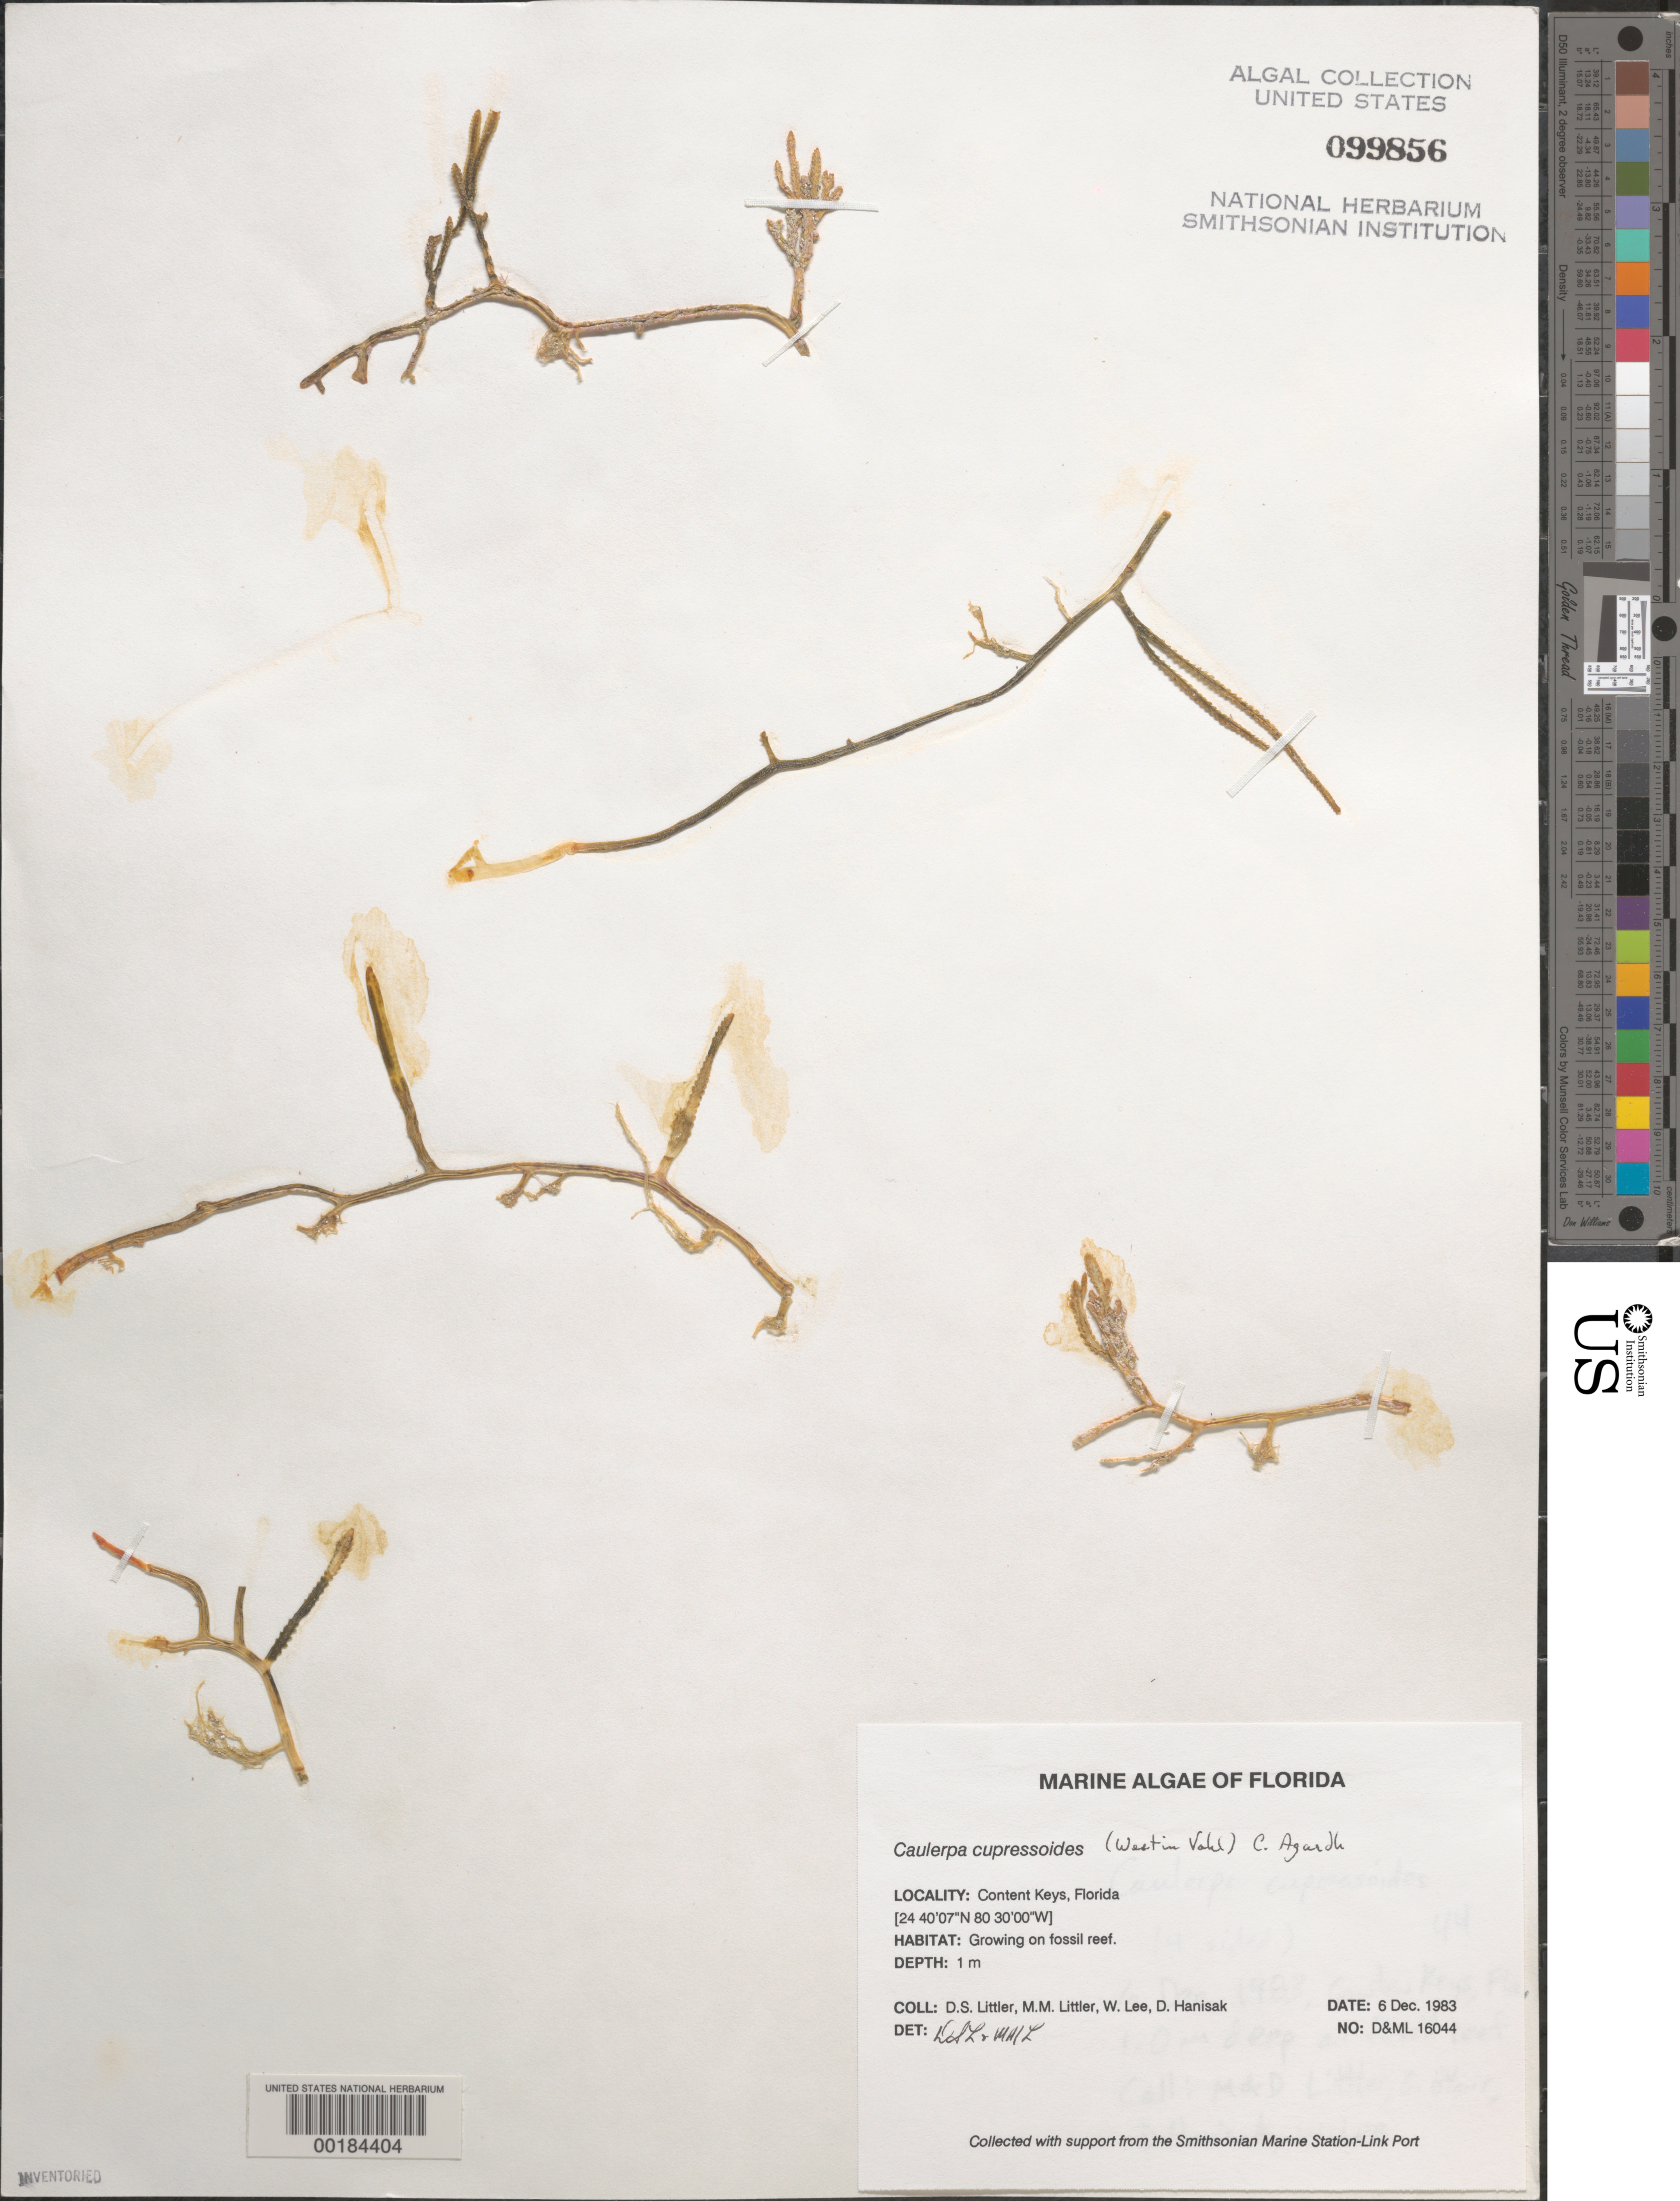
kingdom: Plantae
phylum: Chlorophyta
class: Ulvophyceae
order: Bryopsidales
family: Caulerpaceae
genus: Caulerpa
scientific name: Caulerpa cupressoides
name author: (Vahl) C. Agardh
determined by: Littler, D. S.; Littler, M. M.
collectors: D. S. Littler, M. M. Littler, W. Lee & M. Hanisak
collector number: D&ML 16044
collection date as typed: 06 Dec 1983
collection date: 1983-12-06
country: United States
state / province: Florida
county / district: Monroe County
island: Content Keys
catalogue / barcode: US 99856